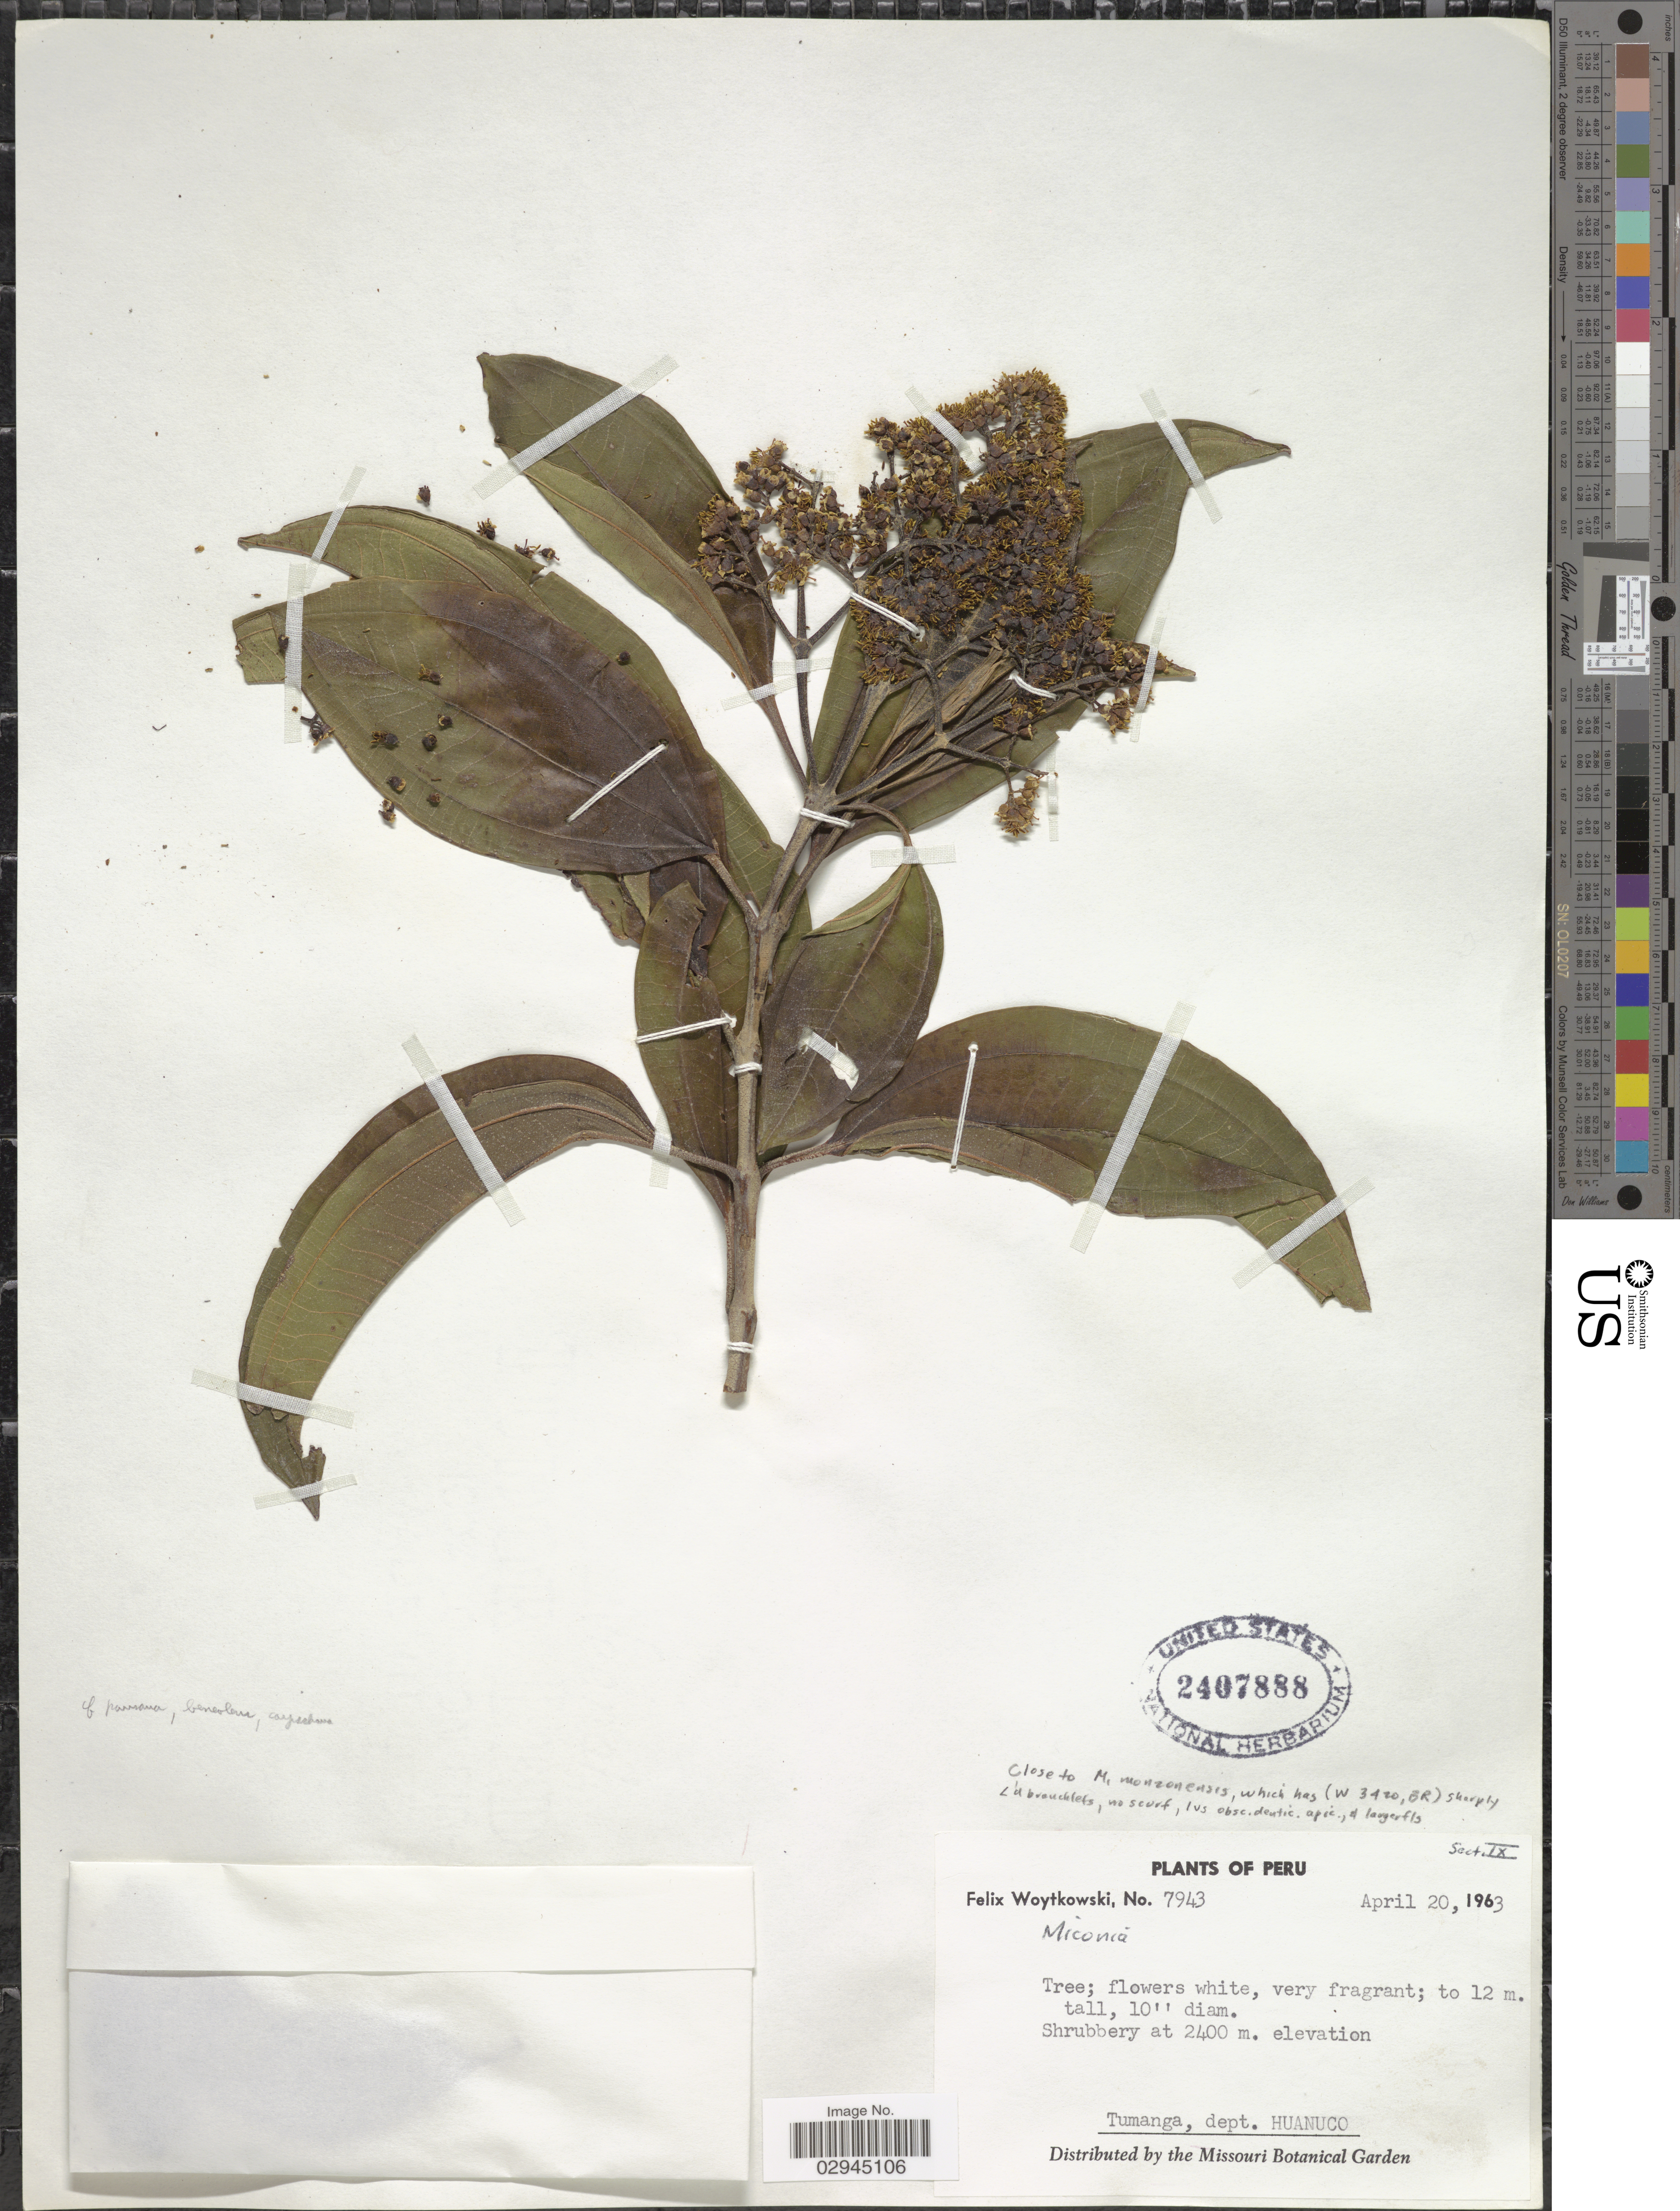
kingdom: Plantae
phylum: Tracheophyta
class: Magnoliopsida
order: Myrtales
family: Melastomataceae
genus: Miconia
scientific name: Miconia sp.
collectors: F. Woytkowski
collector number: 7943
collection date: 1963-04-20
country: Peru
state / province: Huánuco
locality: Tumanga, dept. Huanuco.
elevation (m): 2400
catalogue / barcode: US 2407888